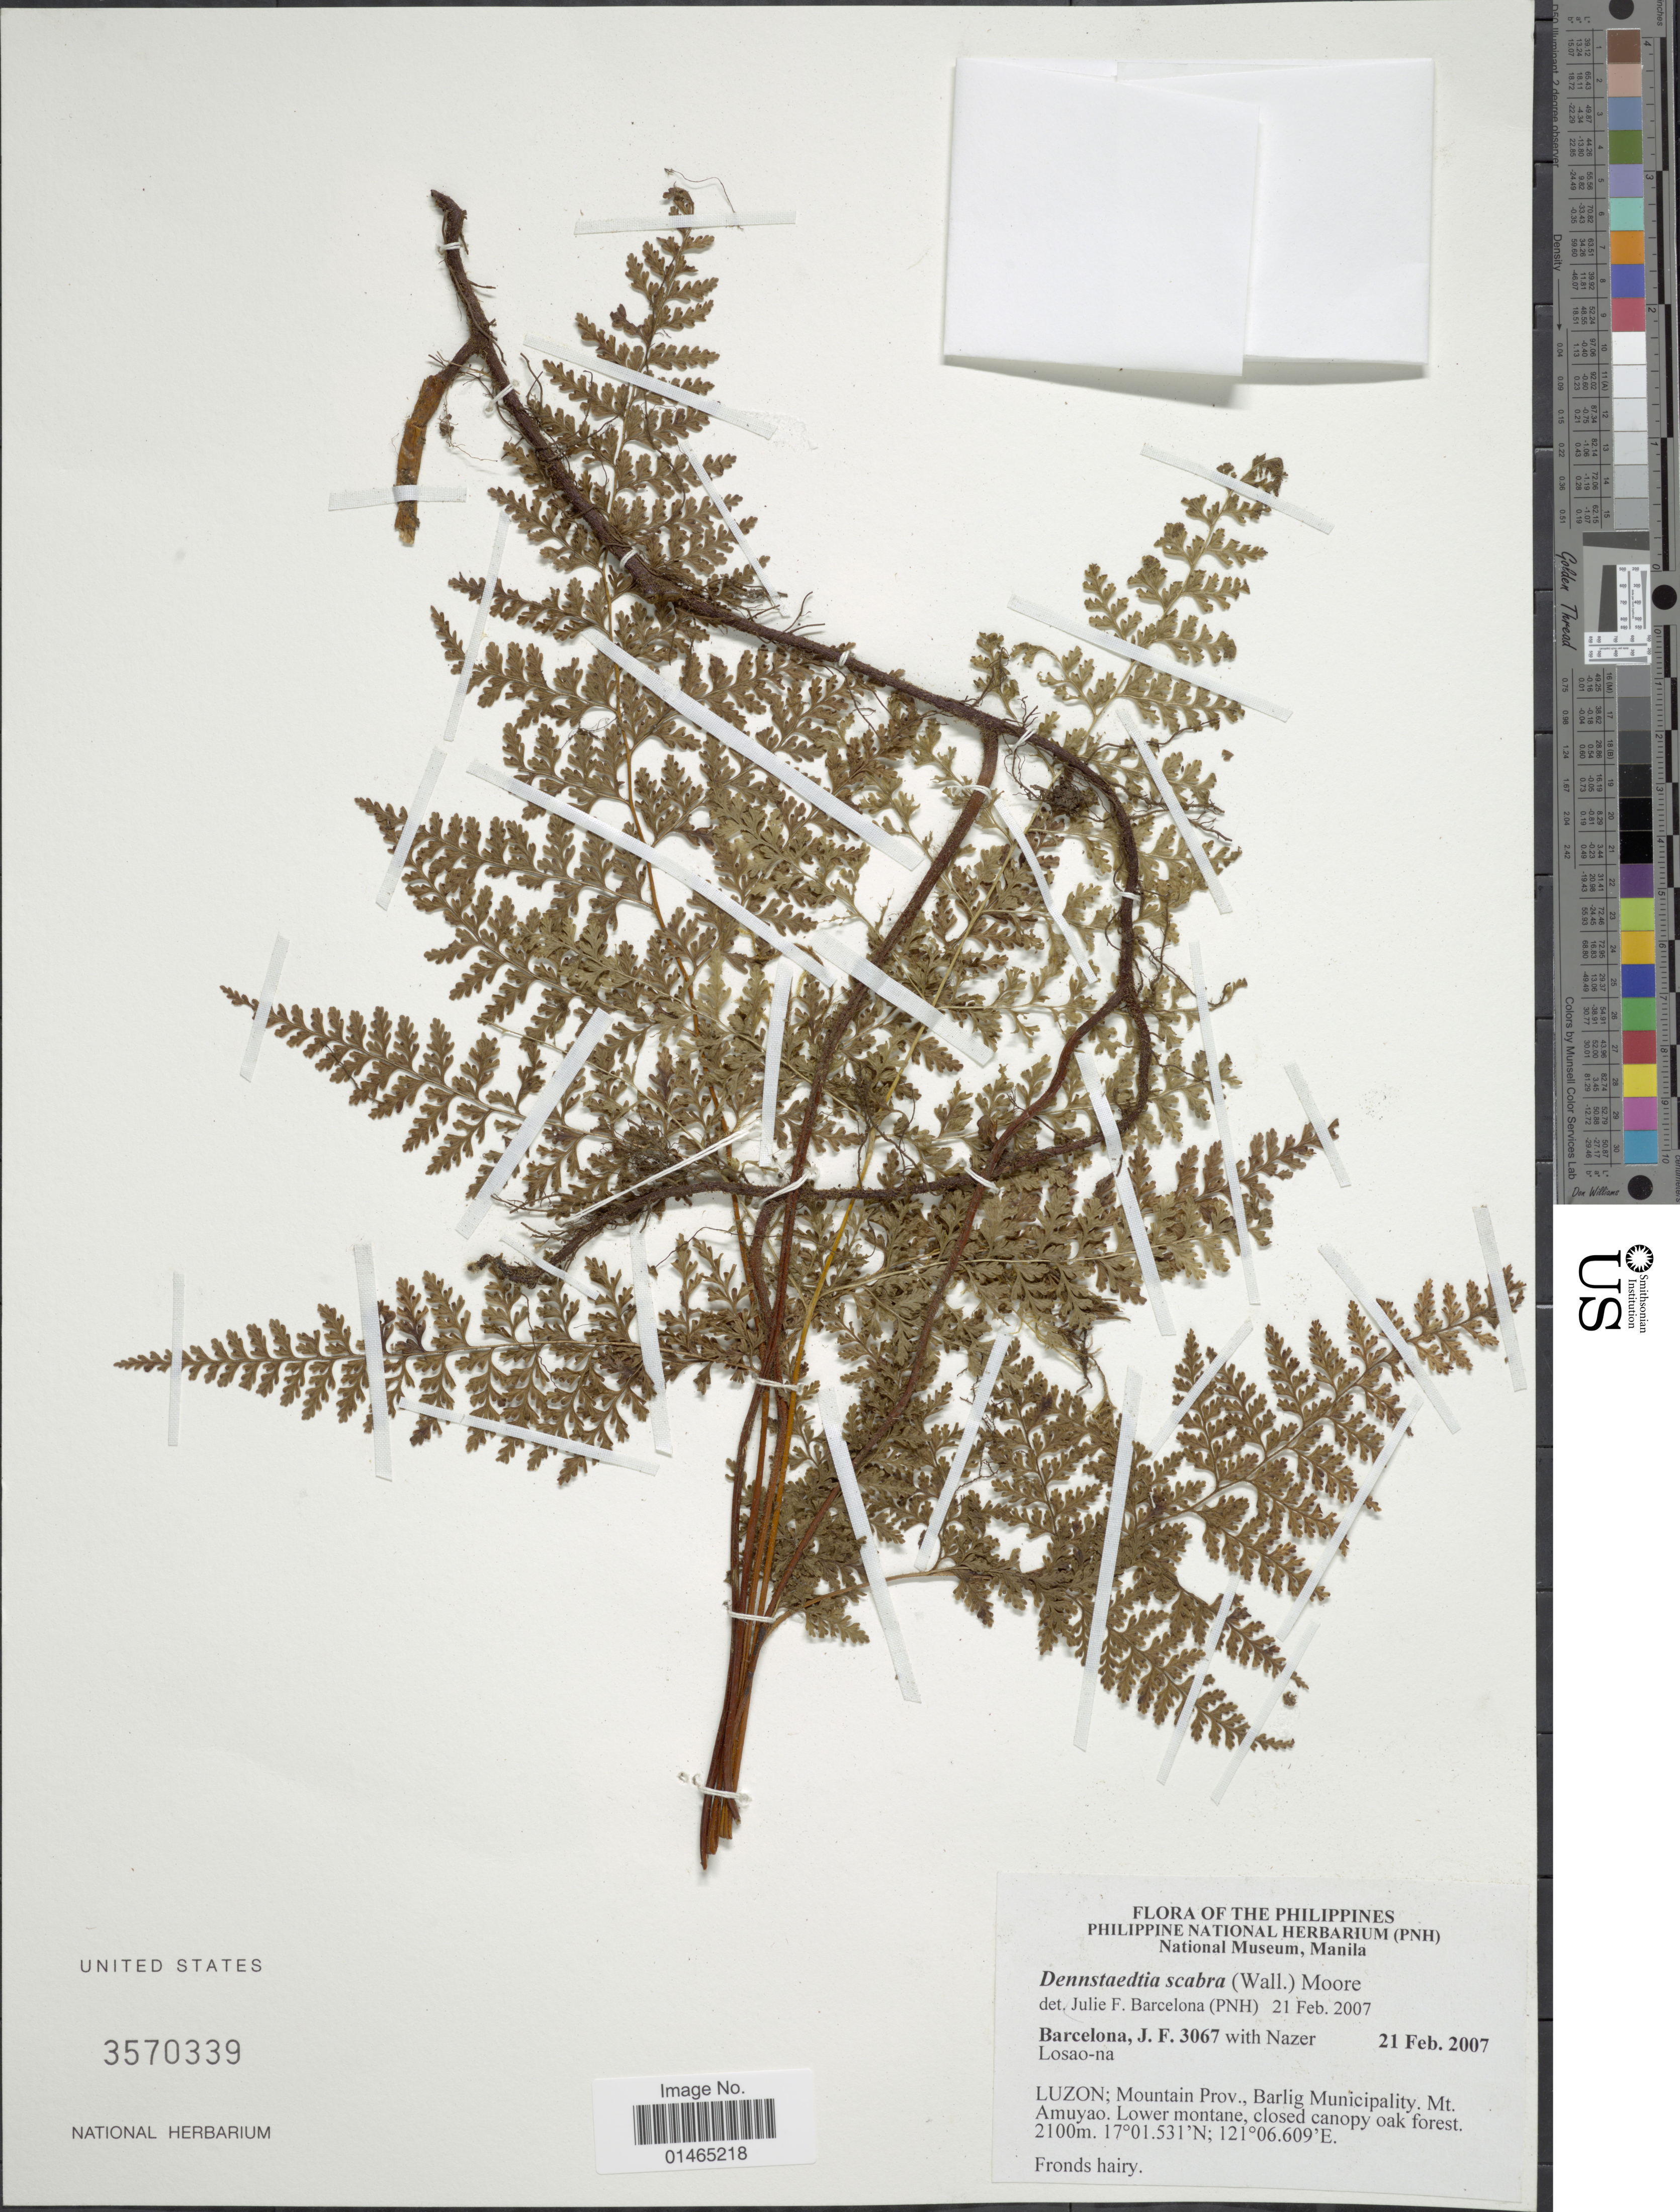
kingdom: Plantae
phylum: Tracheophyta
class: Polypodiopsida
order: Polypodiales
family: Dennstaedtiaceae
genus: Dennstaedtia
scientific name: Dennstaedtia scabra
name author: (Wall. ex Hook.) T. Moore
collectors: J. F. Barcelona & N. Losao-na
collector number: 3067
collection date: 2007-02-21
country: Philippines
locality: Luzon; Mountain Prov., Barlig Municipality, Mt. Amuyao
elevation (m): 2100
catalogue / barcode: US 3570339